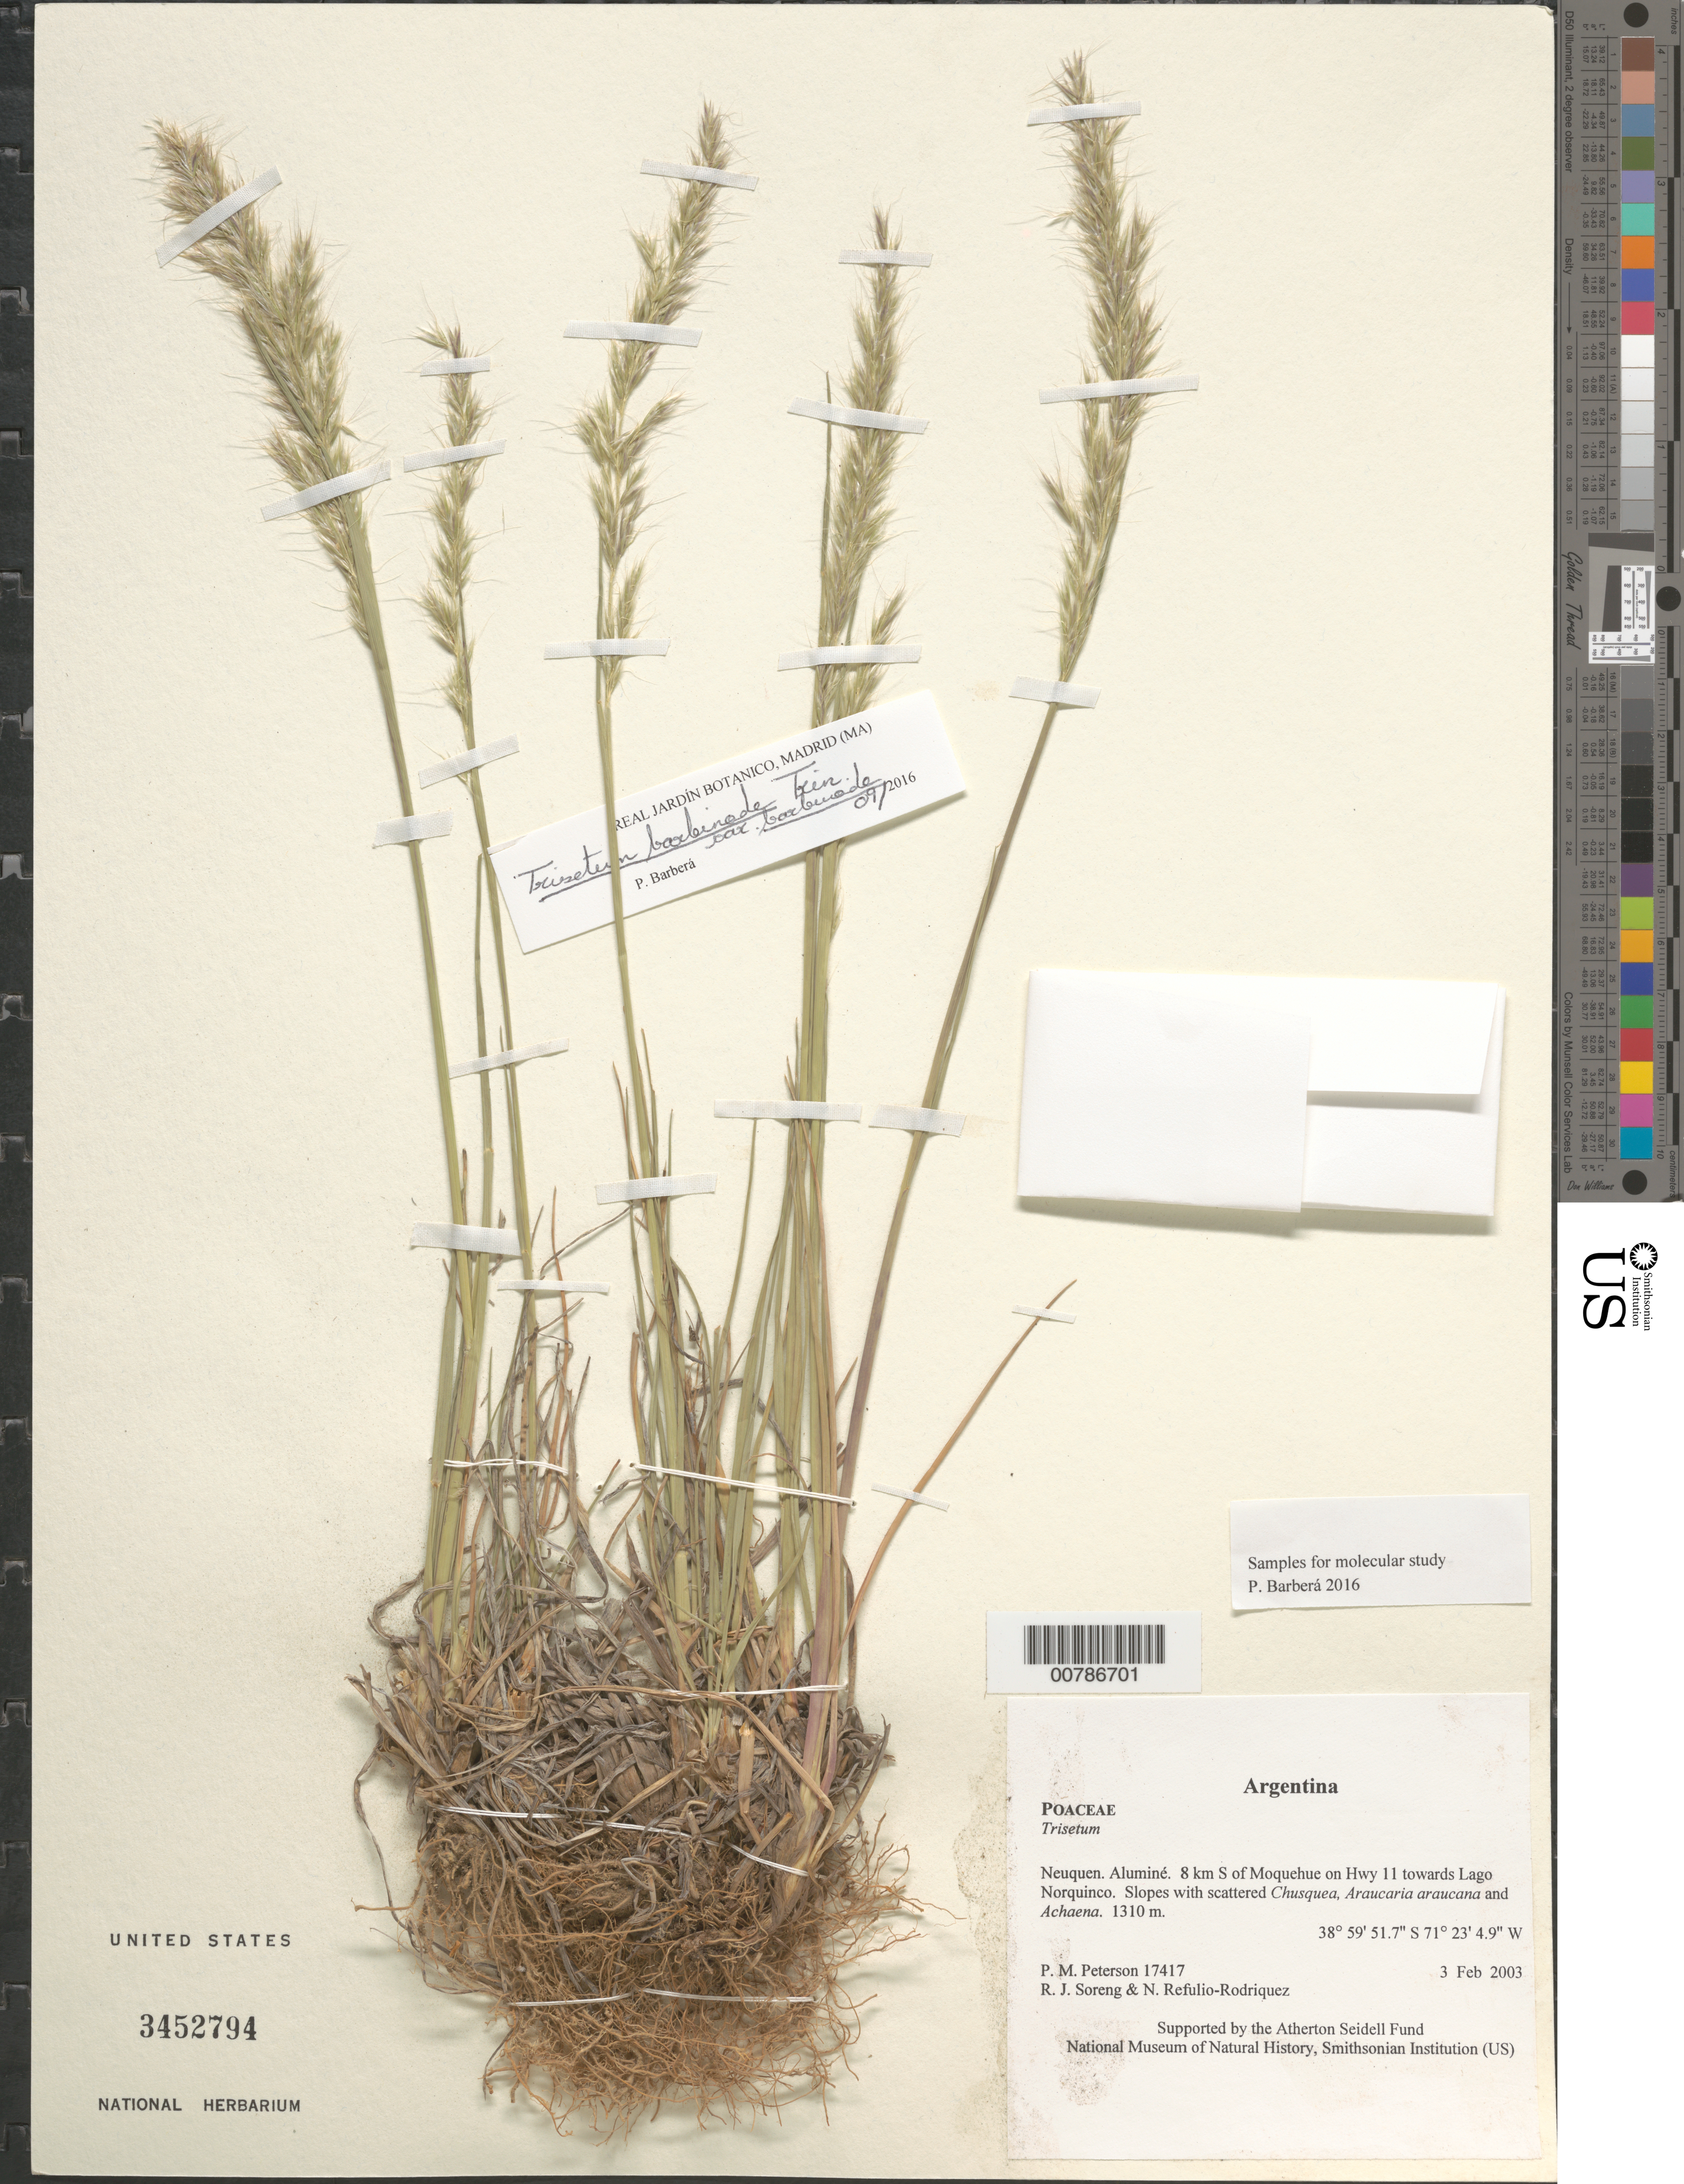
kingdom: Plantae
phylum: Tracheophyta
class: Liliopsida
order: Poales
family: Poaceae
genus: Koeleria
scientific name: Koeleria barbinodis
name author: (Trin.) Barberá et al.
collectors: P. M. Peterson, R. J. Soreng & N. Refulio-Rodríguez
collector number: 17417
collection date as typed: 03 Feb 2003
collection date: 2003-02-03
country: Argentina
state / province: Neuquen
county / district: Aluminé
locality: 8 km S of Moquehue on Hwy 11 towards Lago Norquinco. Slopes with scattered Chusquea, Araucaria araucana and Achaena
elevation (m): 1310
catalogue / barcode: US 345794